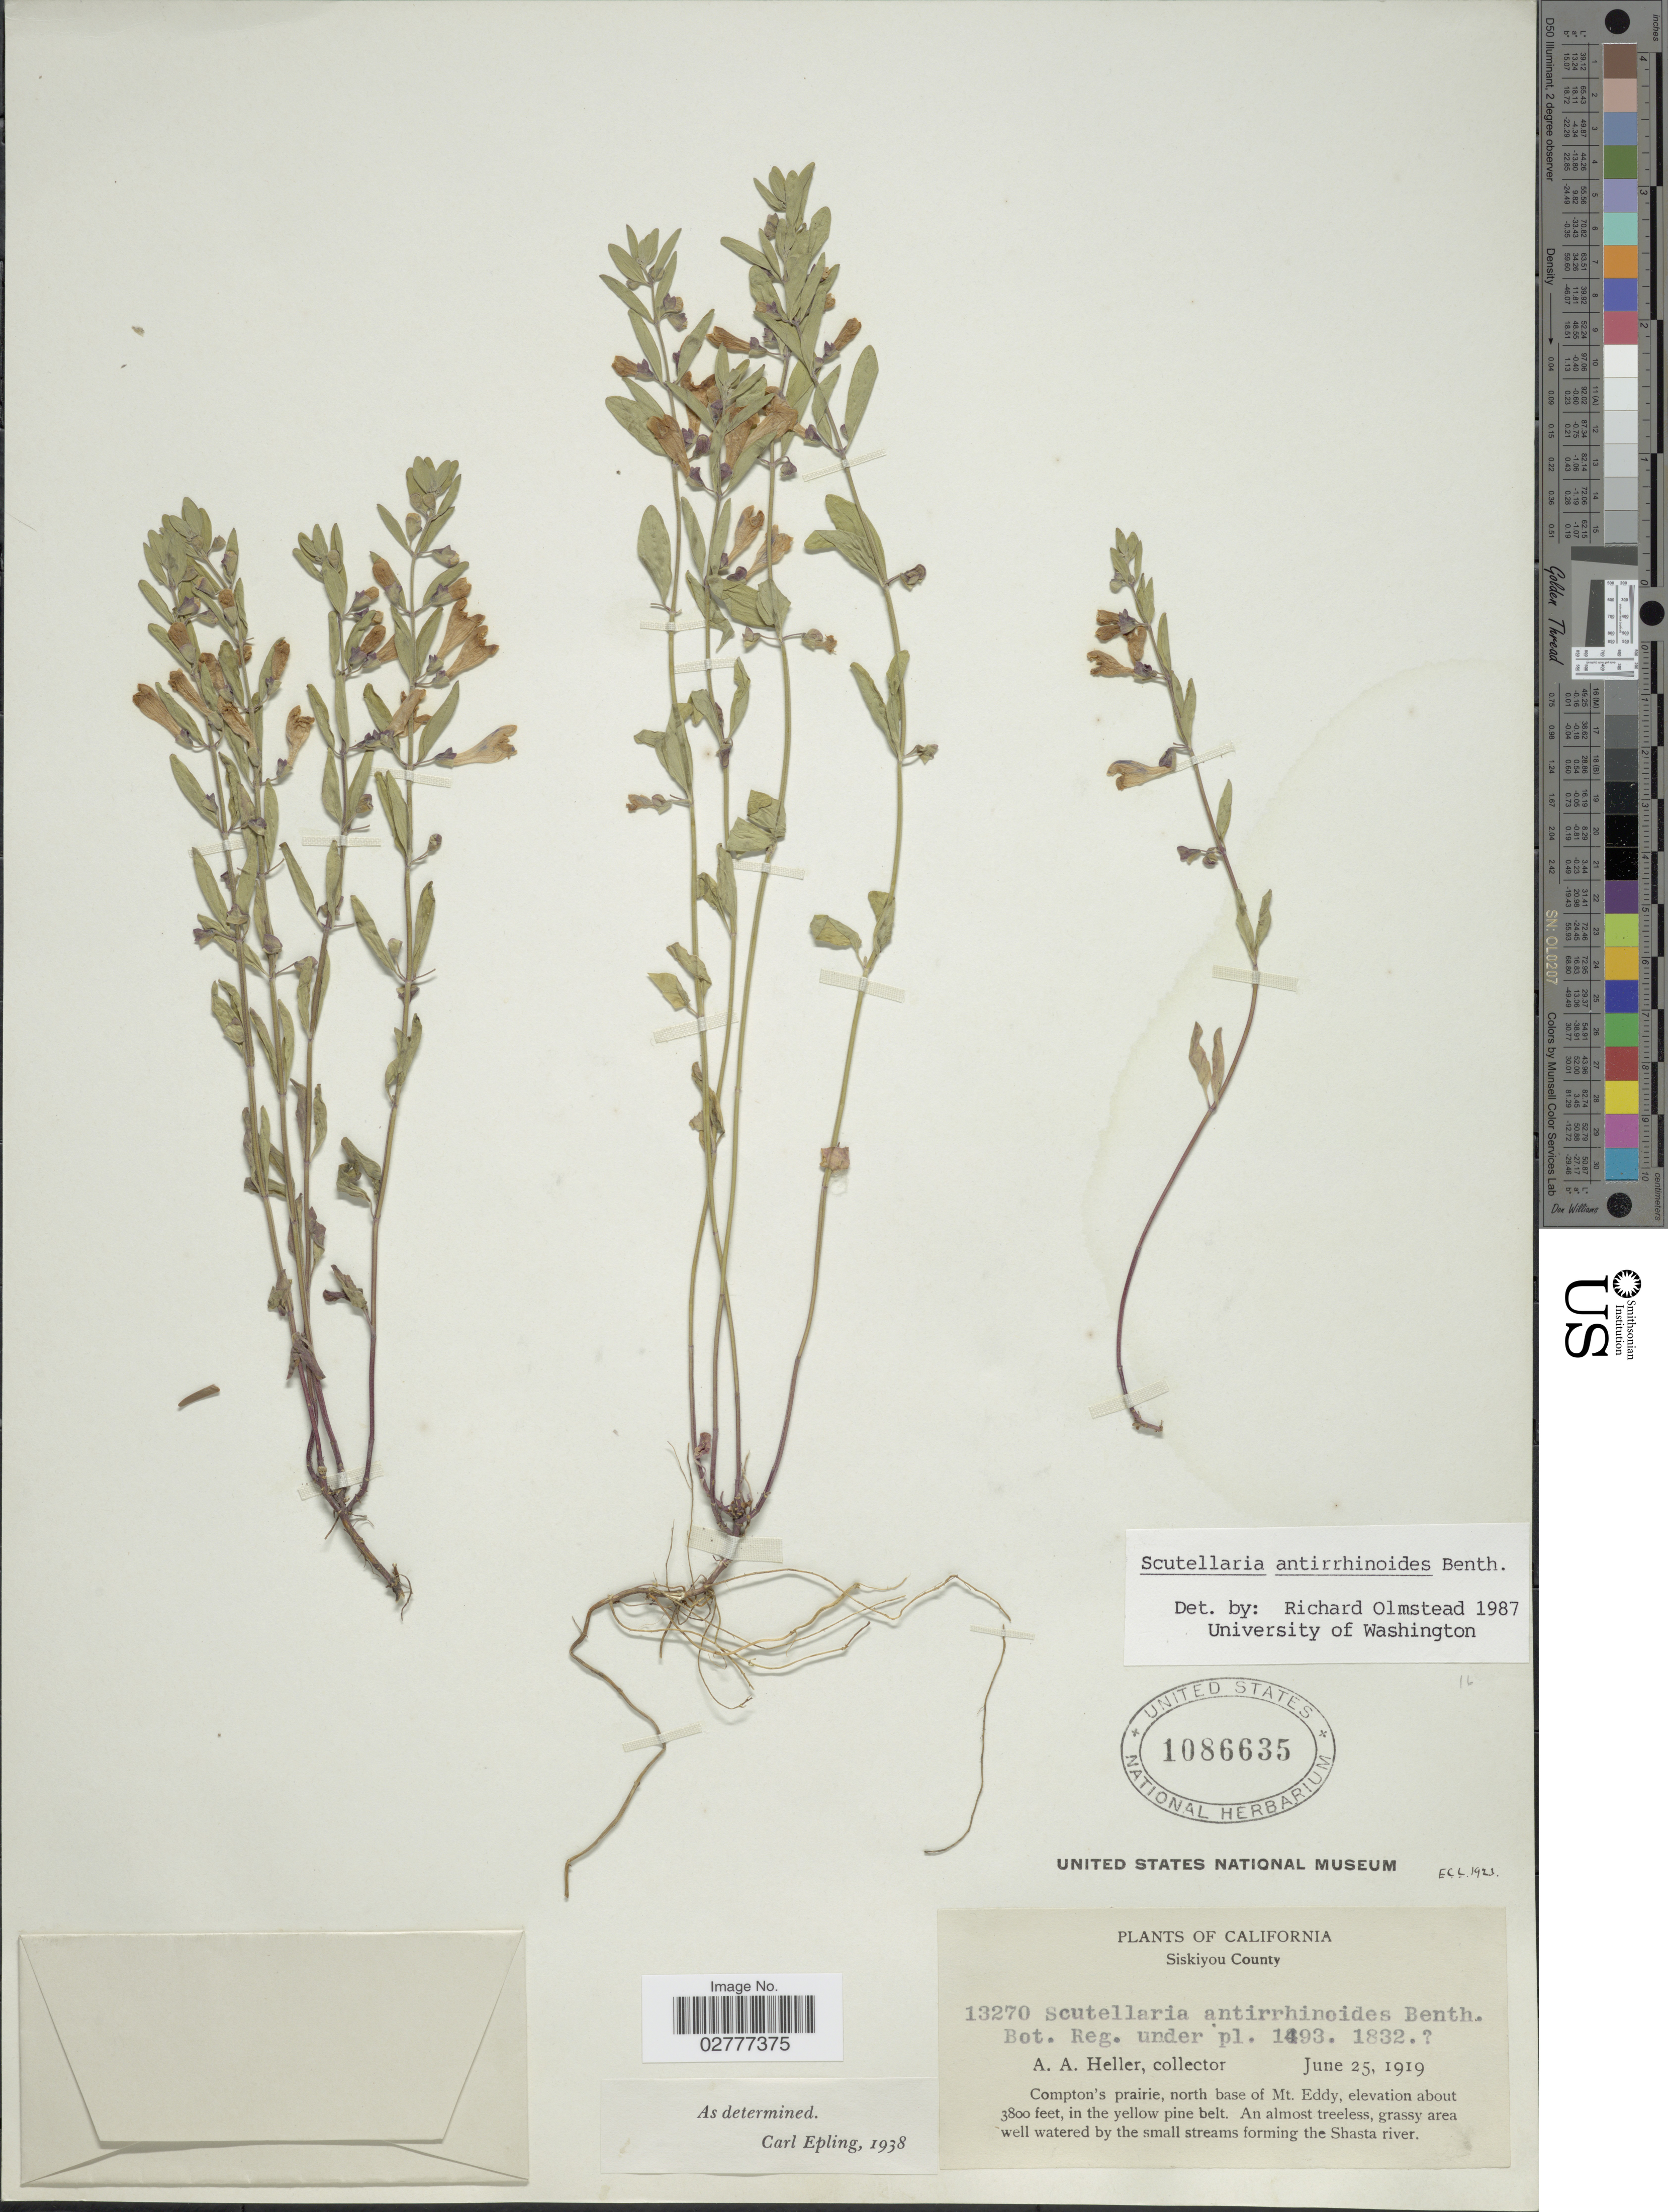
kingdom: Plantae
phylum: Tracheophyta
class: Magnoliopsida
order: Lamiales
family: Lamiaceae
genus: Scutellaria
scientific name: Scutellaria antirrhinoides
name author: Benth.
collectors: A. A. Heller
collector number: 13270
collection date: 1919-06-25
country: United States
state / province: California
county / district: Siskiyou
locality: Siskiyou County. Compton's prairie, north base of Mt. Eddy.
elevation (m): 1158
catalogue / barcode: US 1086635